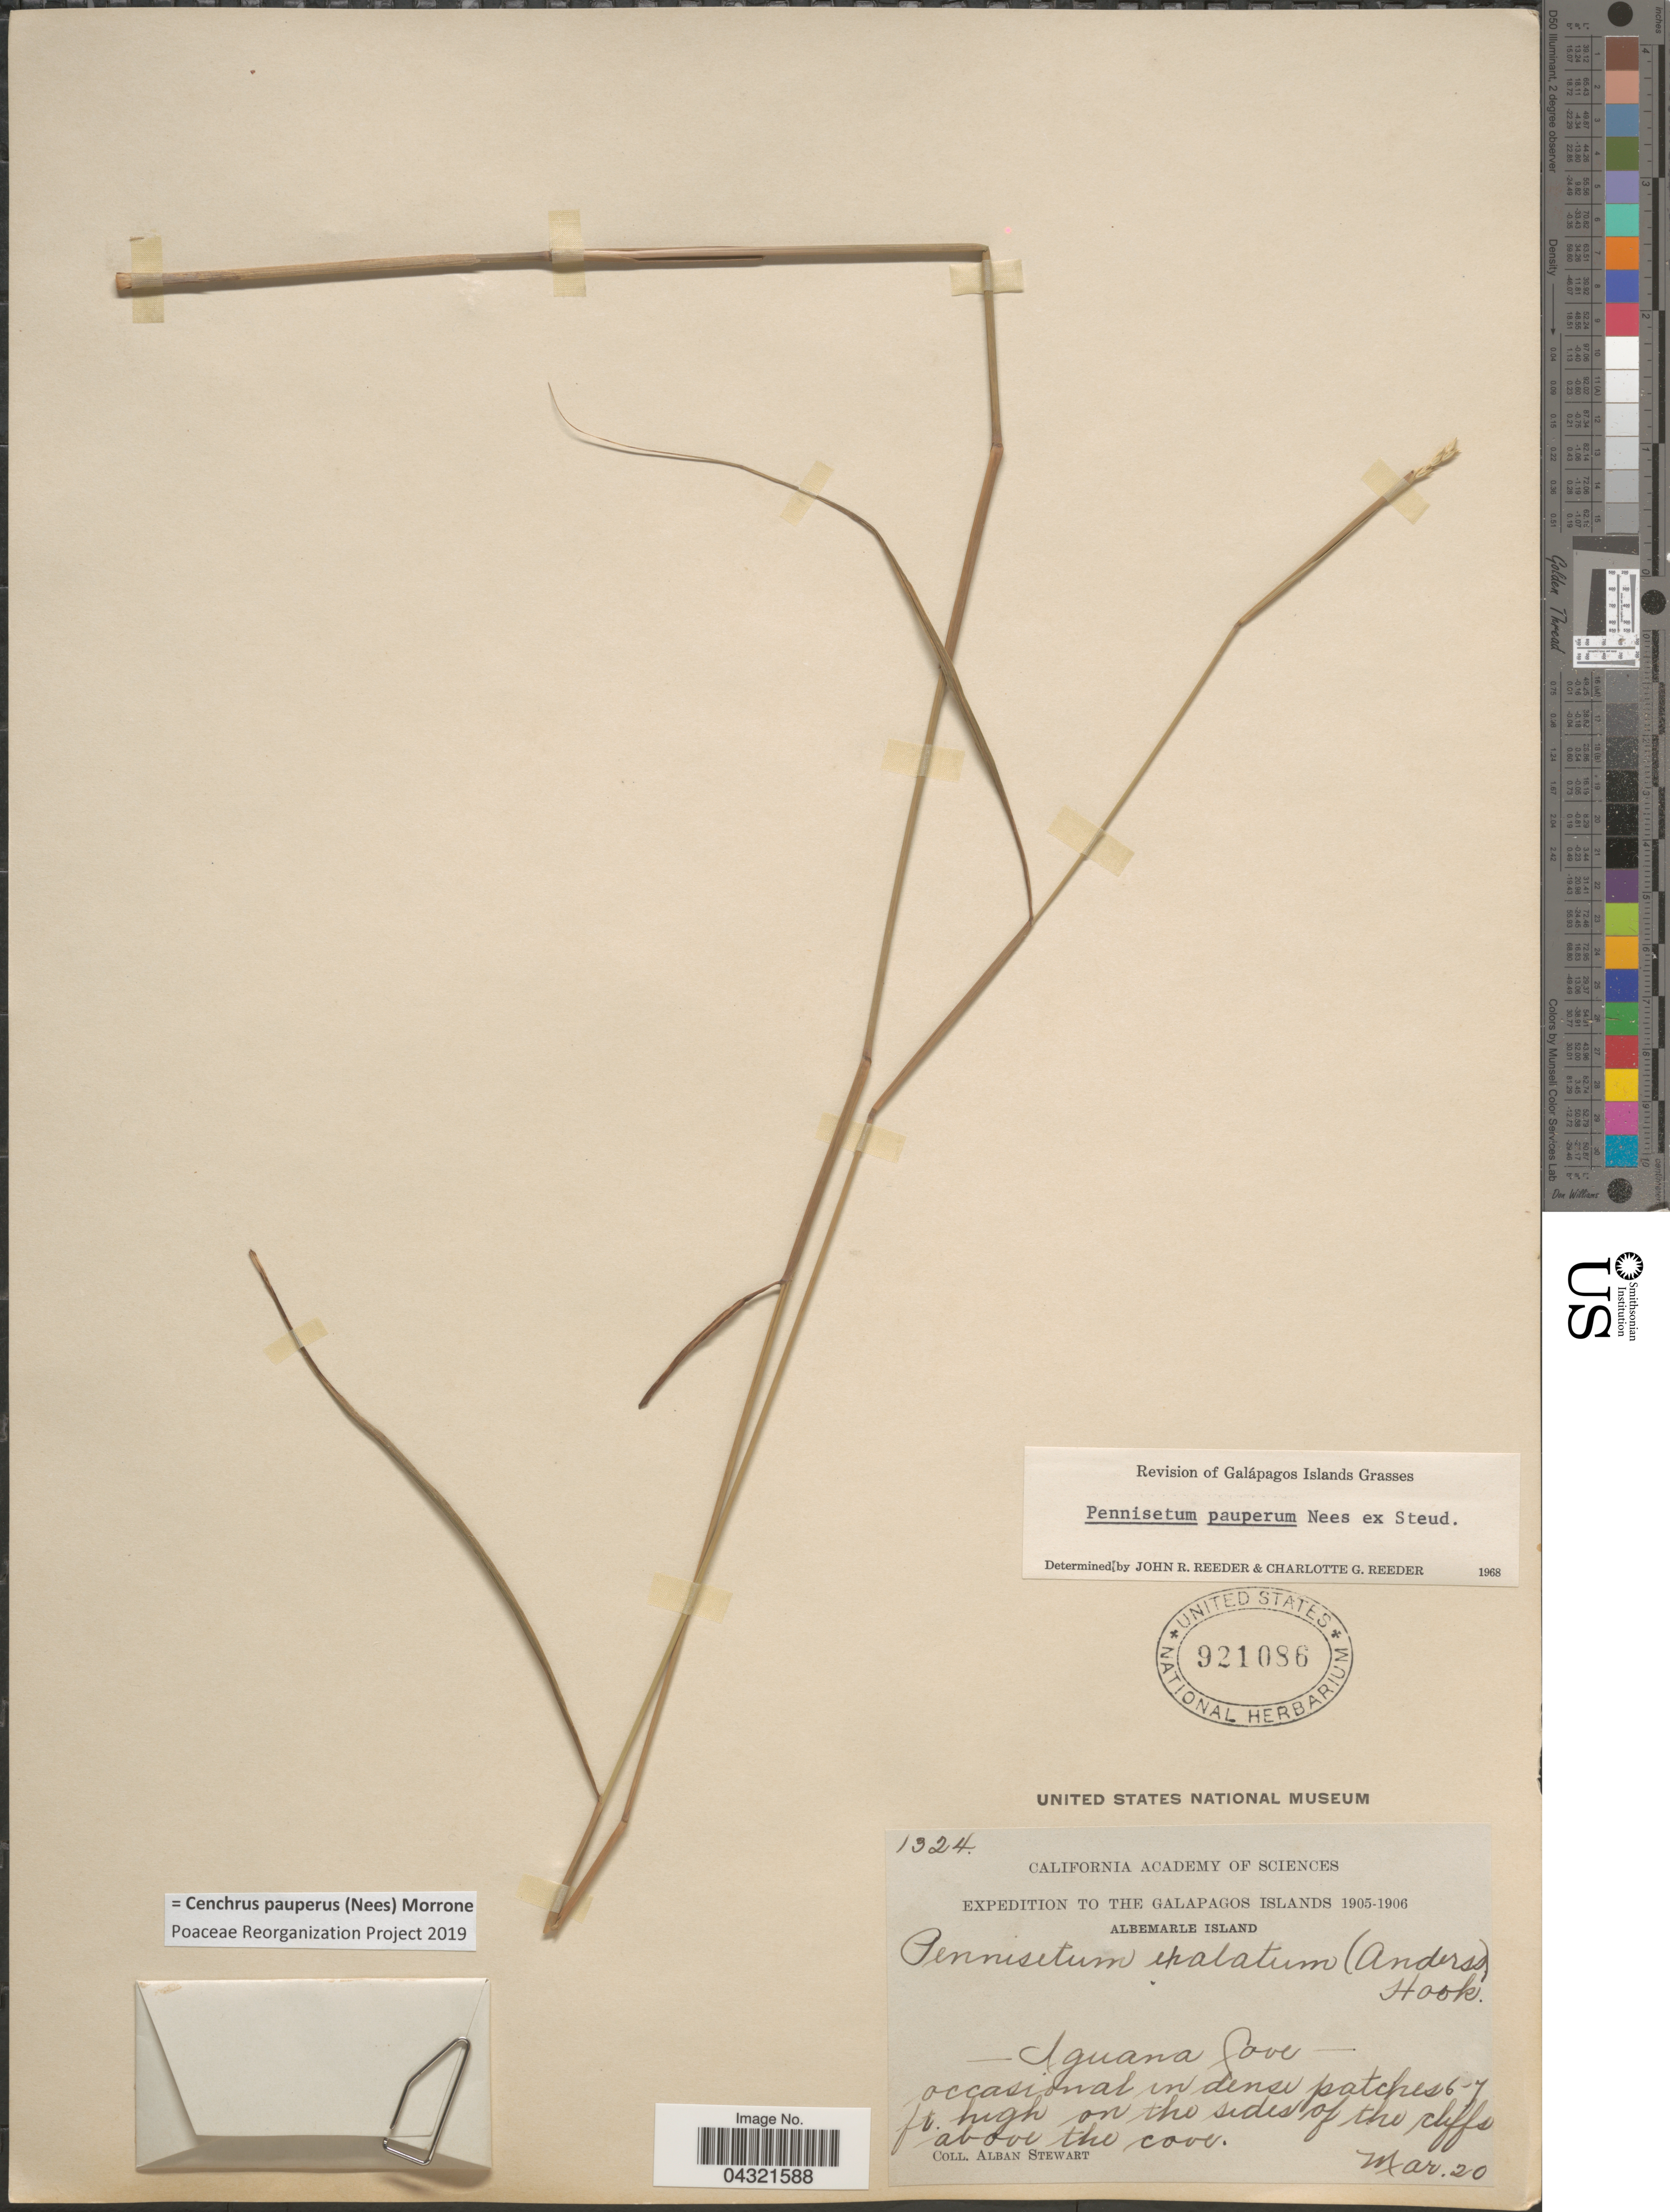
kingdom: Plantae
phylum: Tracheophyta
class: Liliopsida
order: Poales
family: Poaceae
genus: Cenchrus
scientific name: Cenchrus pauperus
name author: (Nees) Morrone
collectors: A. Stewart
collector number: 1324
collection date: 1905-03-20/1906-03-20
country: Ecuador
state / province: Colón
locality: Expedition to The Galapagos Islands 1905-1906. Albemarle Island. Iguana Cove. Occasional in dense patches 6-7 ft. high on the sides of the cliffs above the cove.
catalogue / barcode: US 921086